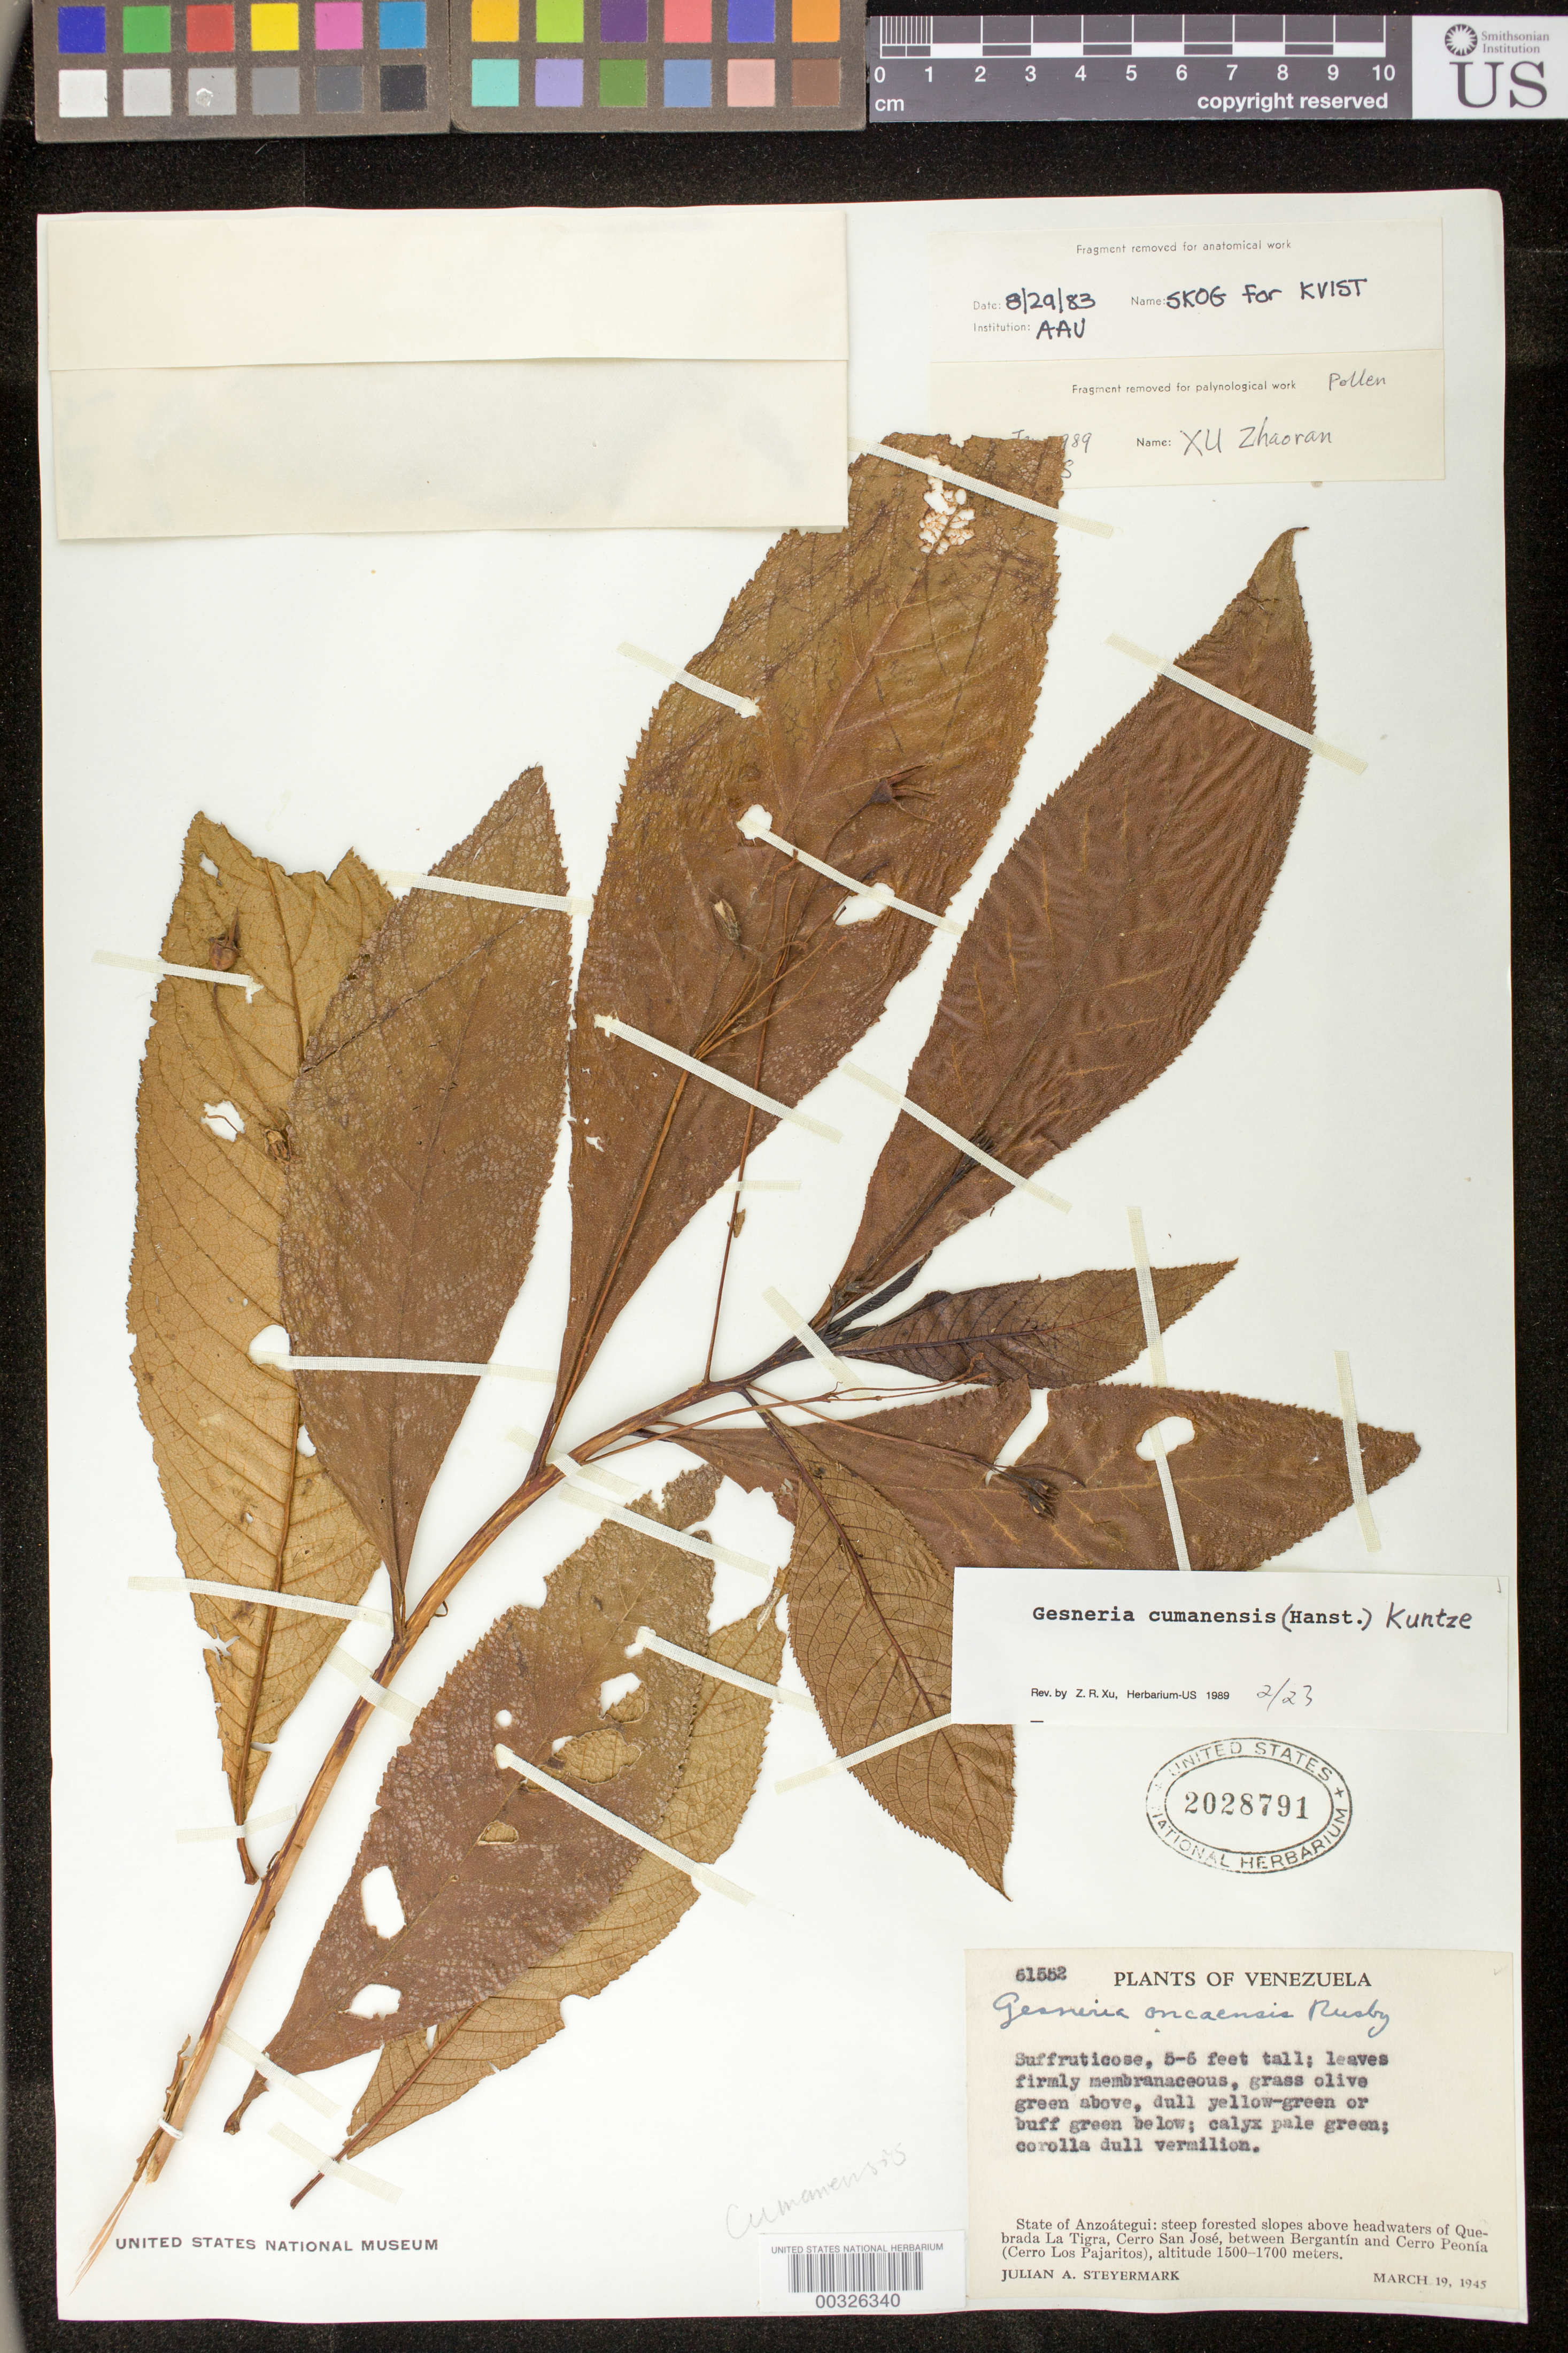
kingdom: Plantae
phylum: Tracheophyta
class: Magnoliopsida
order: Lamiales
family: Gesneriaceae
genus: Gesneria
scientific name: Gesneria cumanensis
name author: (Hanst.) Kuntze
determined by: Xu, --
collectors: J. Steyermark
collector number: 61552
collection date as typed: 19 Mar 1945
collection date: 1945-03-19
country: Venezuela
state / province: Anzoátegui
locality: Above headwaters of Quebrada La Tigra, Cerro San José, between Bergantín and Cerro Peonía (Cerro Los Pajaritos)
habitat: Steep forested slopes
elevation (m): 1500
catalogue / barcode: US 2028791